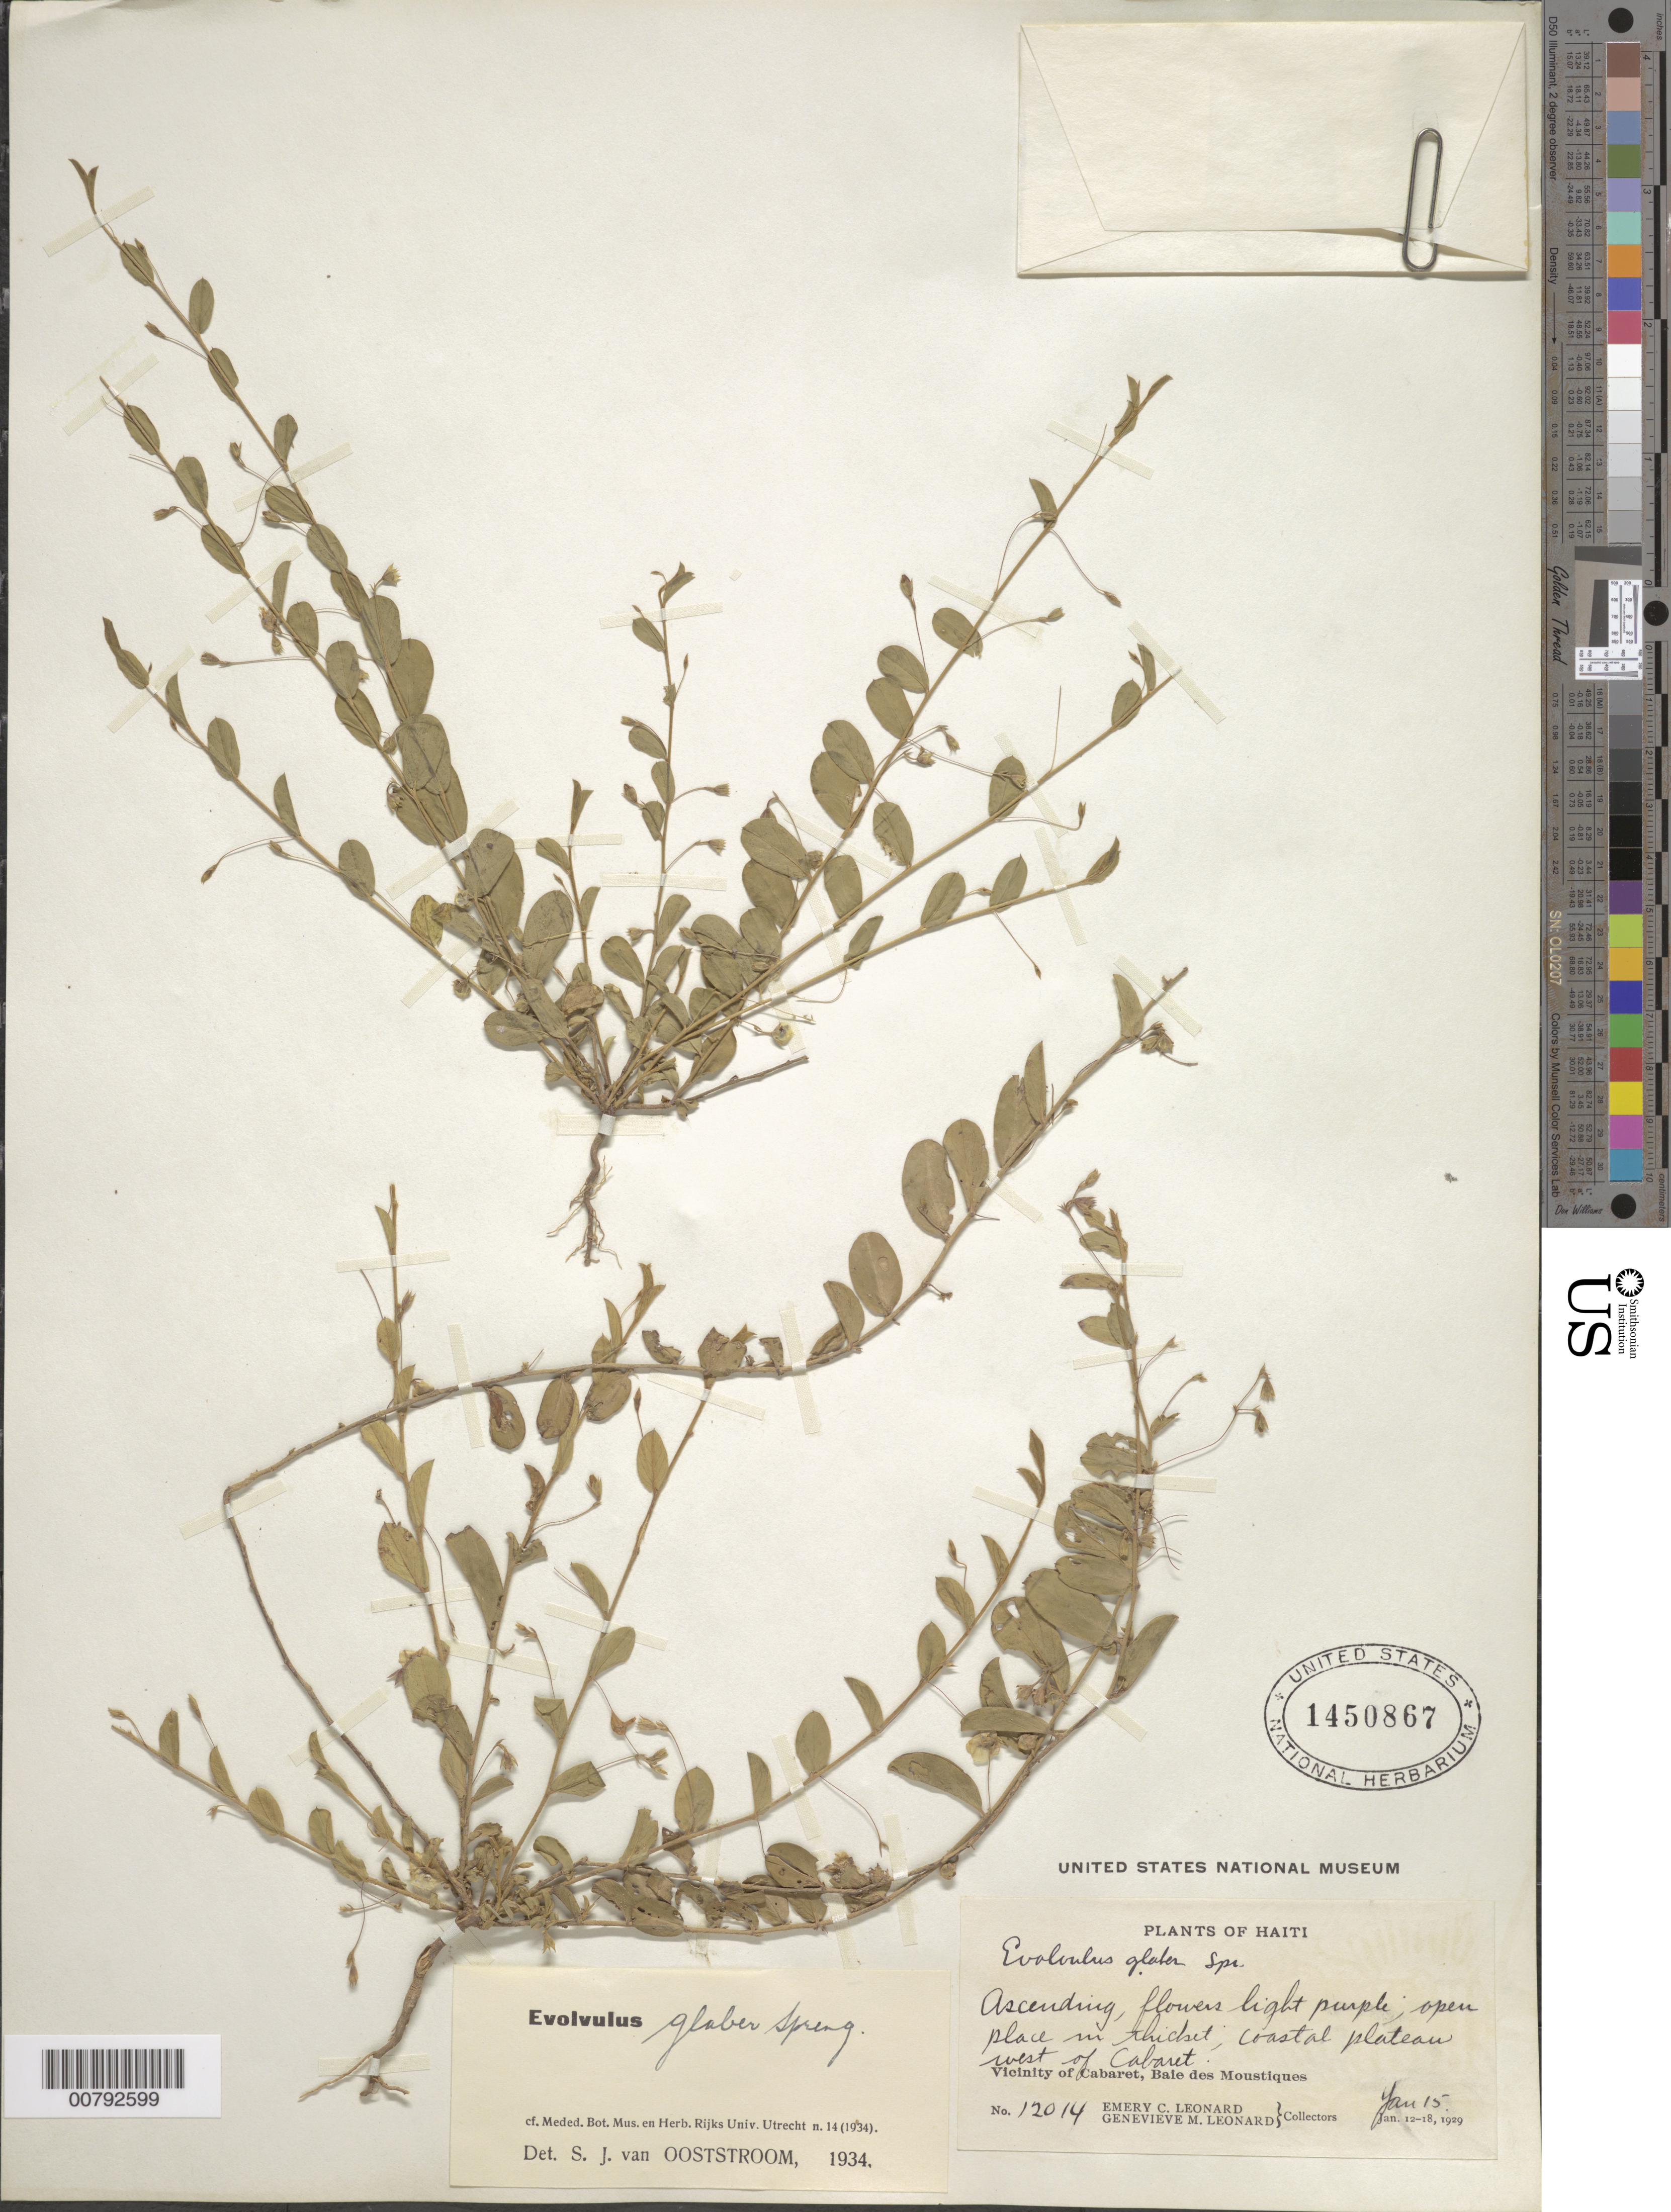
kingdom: Plantae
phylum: Tracheophyta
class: Magnoliopsida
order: Solanales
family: Convolvulaceae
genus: Evolvulus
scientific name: Evolvulus glaber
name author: Spreng.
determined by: Ooststroom, S. J. van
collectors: E. C. Leonard & G. M. Leonard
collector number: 12014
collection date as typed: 15 Jan 1929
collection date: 1929-01-15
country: Haiti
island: Hispaniola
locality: Baie des Moustiques, vicinity of Cabaret, coastal plateau west of Cabaret.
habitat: Open place in thicket.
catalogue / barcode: US 1450867